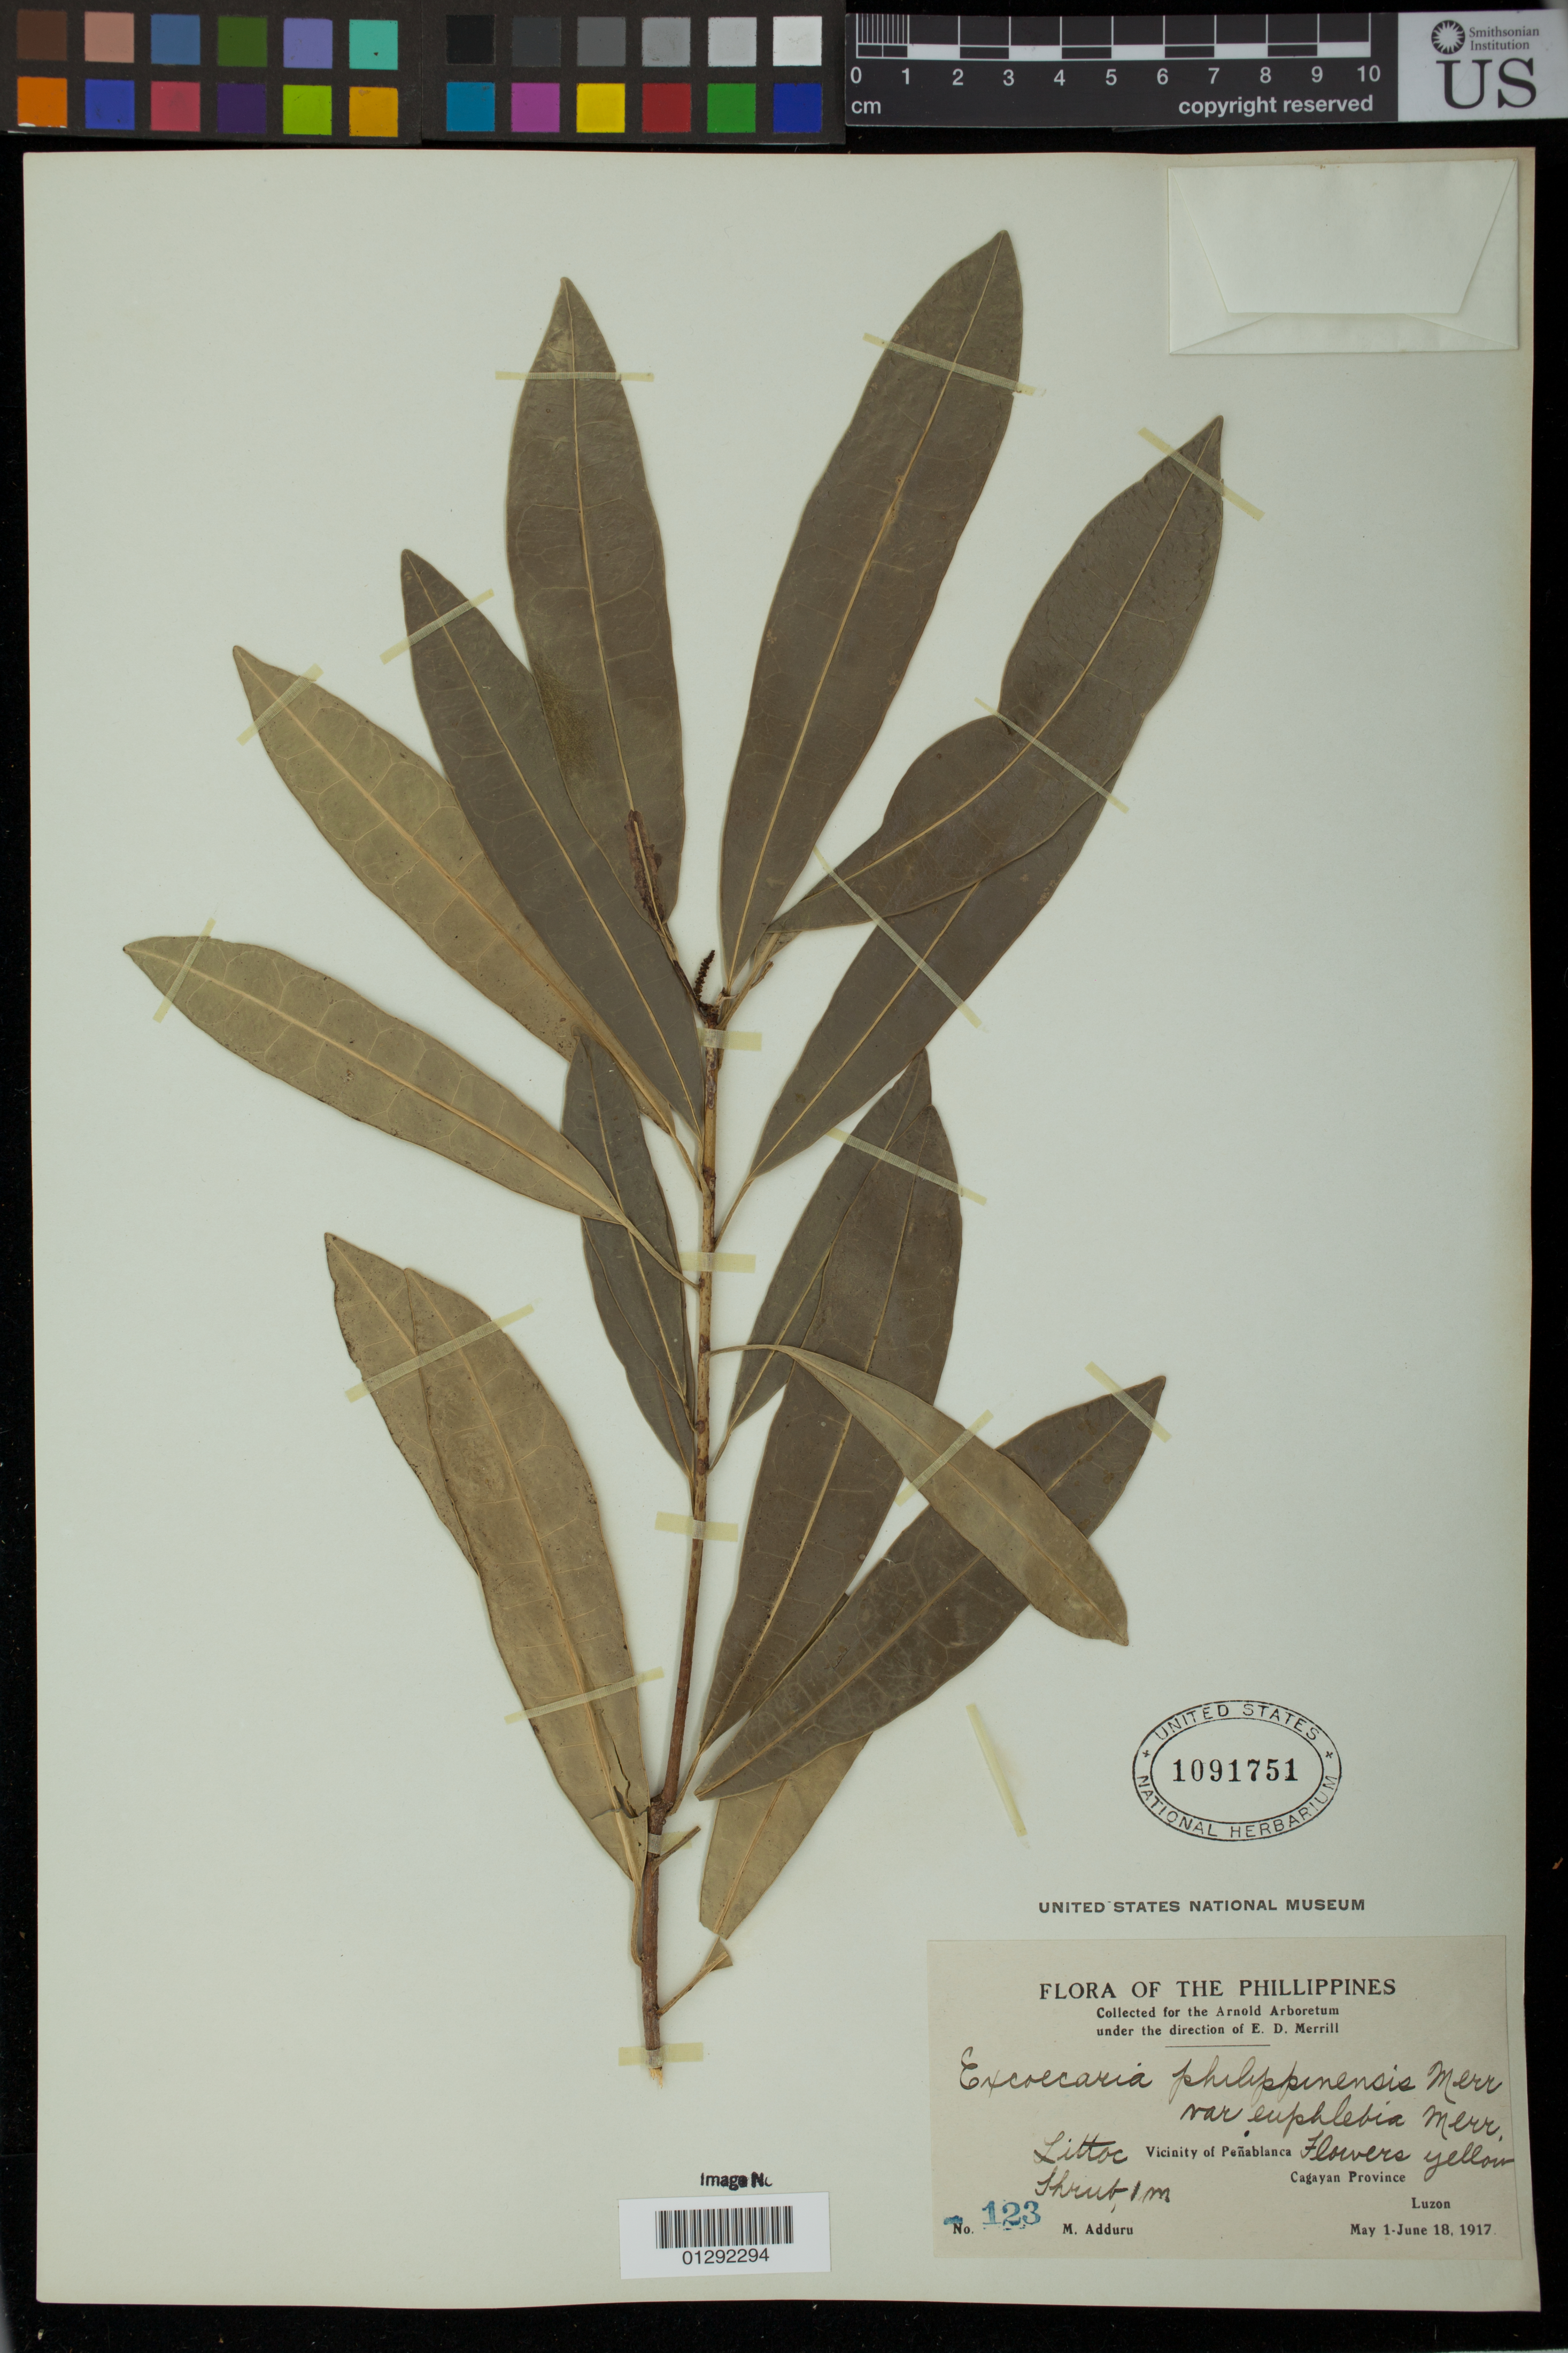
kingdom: Plantae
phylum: Tracheophyta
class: Magnoliopsida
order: Malpighiales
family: Euphorbiaceae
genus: Excoecaria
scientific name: Excoecaria philippinensis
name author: Merr.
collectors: M. Adduru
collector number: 123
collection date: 1917-05-01/1917-06-18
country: Philippines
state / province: Cagayan Valley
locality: Vicinity of Penablanca,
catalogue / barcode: US 1091751